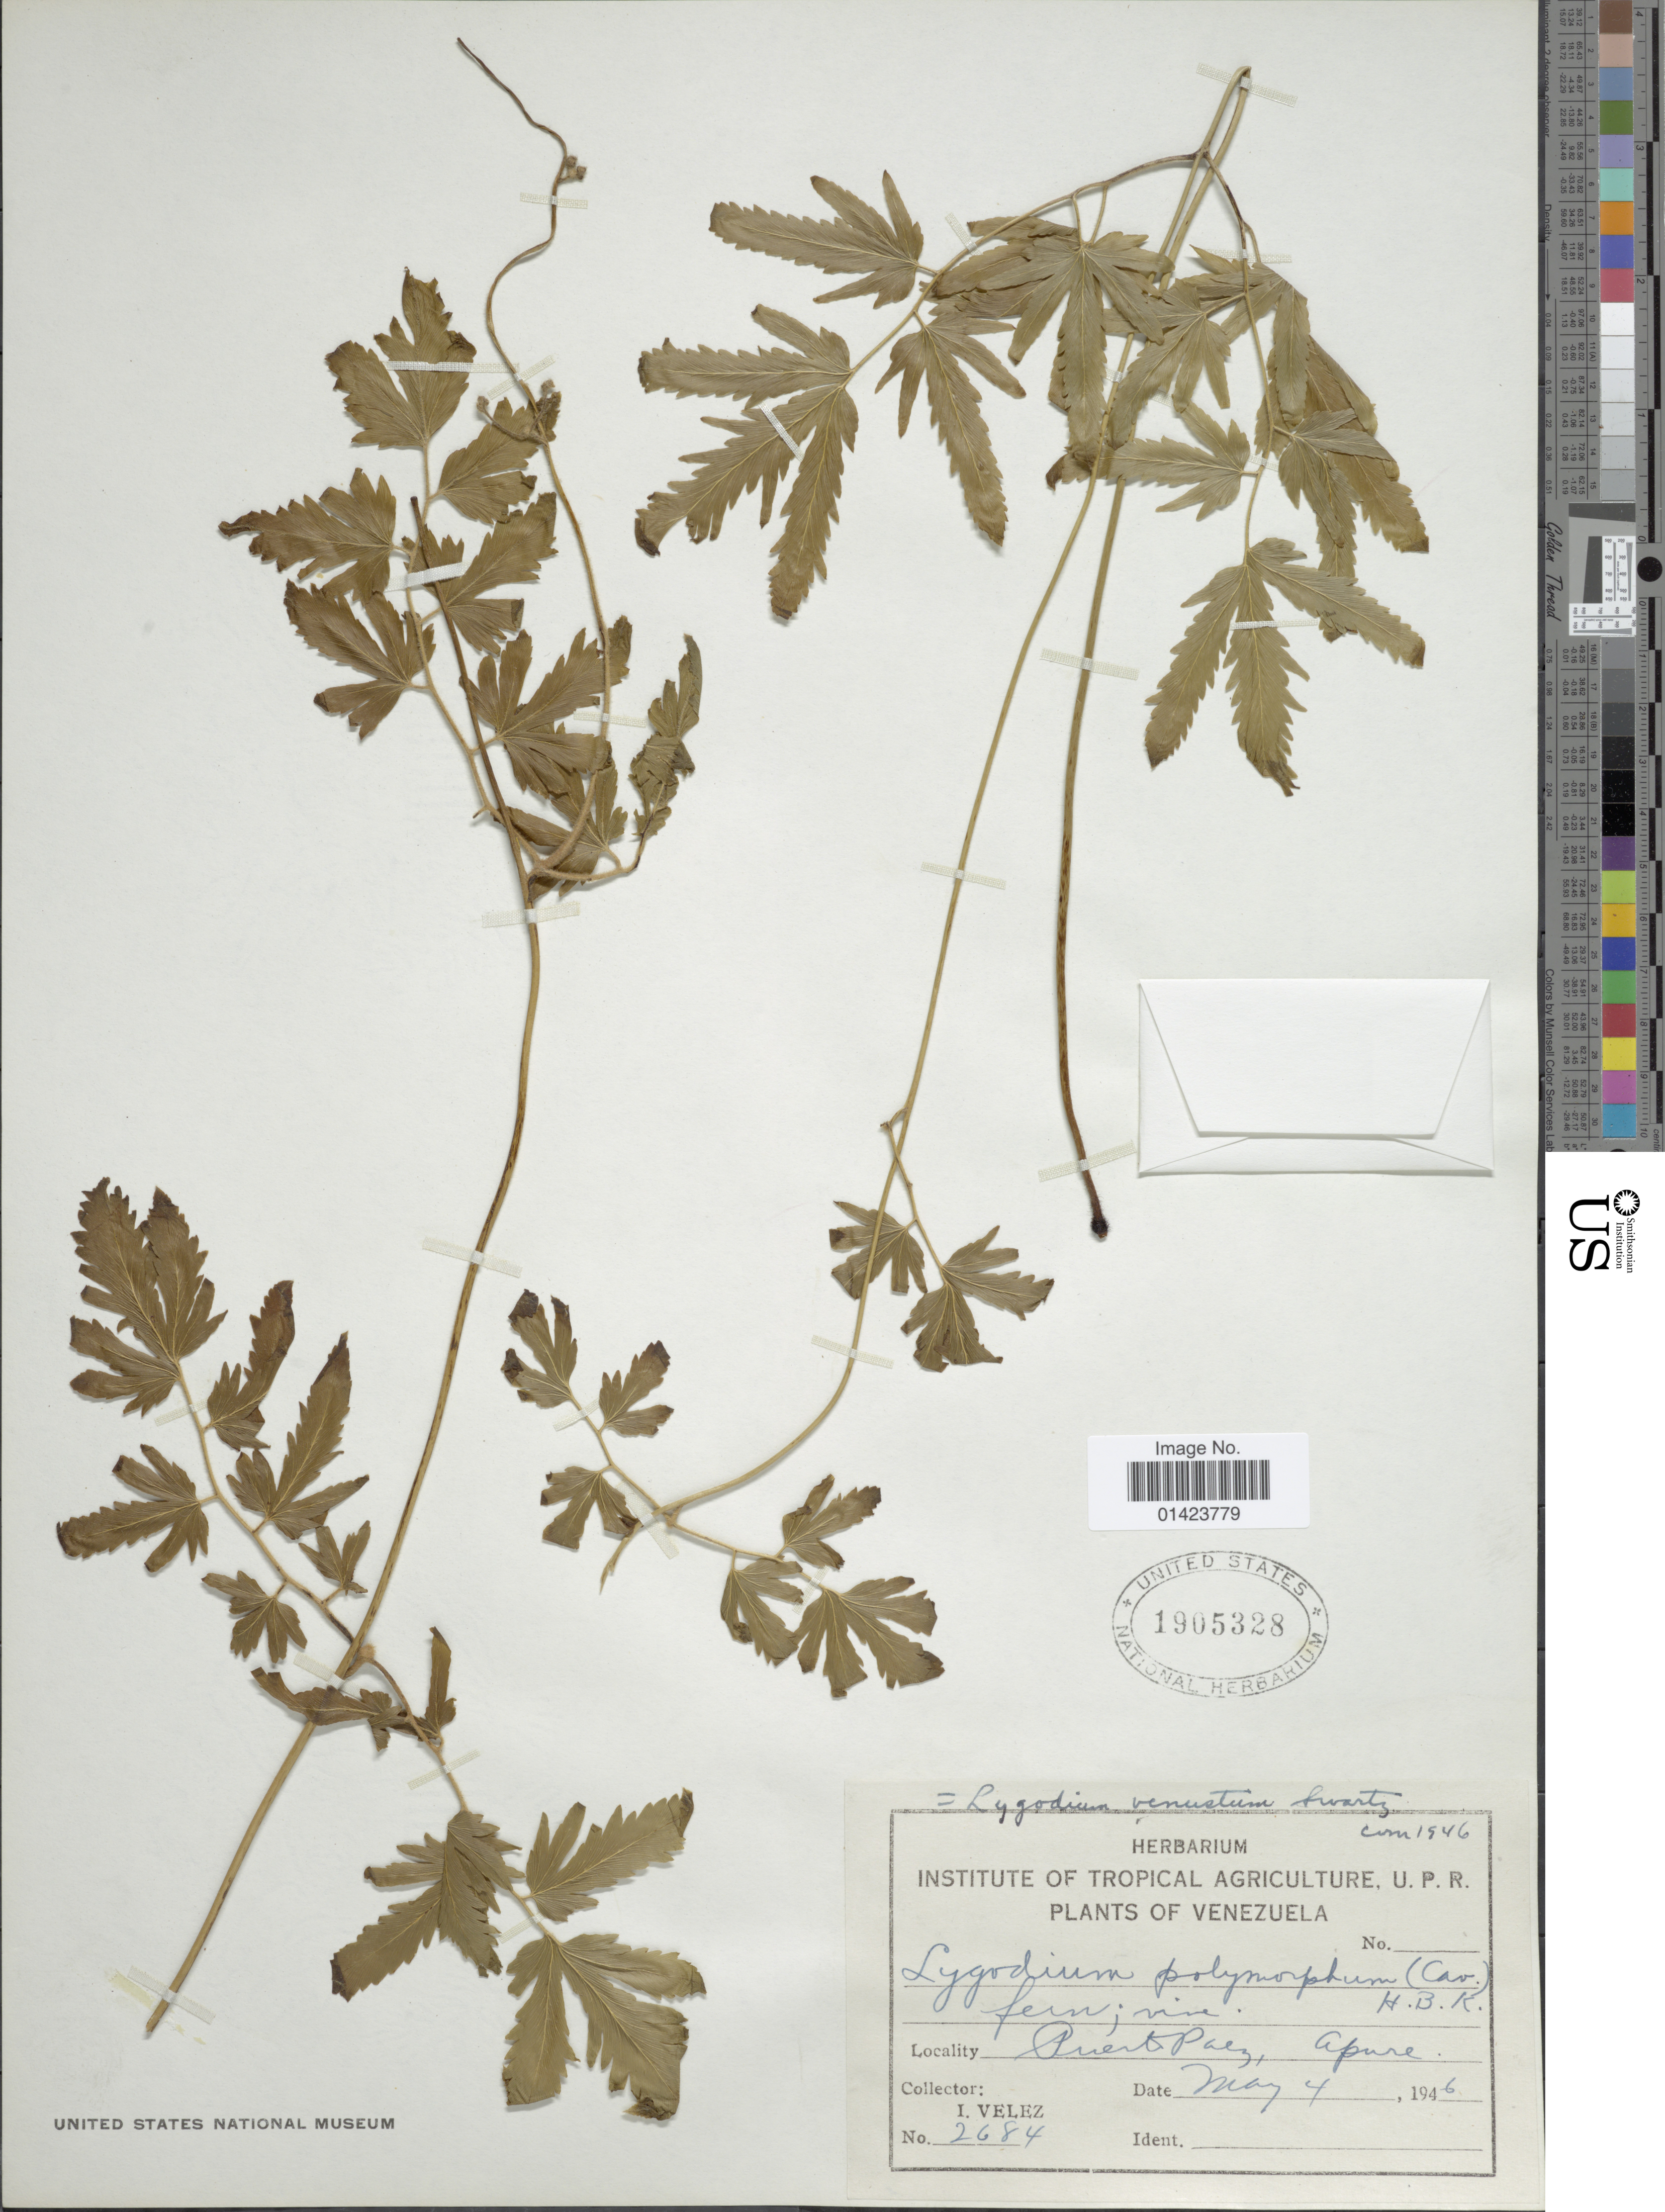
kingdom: Plantae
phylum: Tracheophyta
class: Polypodiopsida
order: Schizaeales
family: Lygodiaceae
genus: Lygodium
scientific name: Lygodium venustum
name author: Sw.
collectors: I. Velez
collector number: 2684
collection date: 1946-05-04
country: Venezuela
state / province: Apure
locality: Puerto Paez, Apure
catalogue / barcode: US 1905328